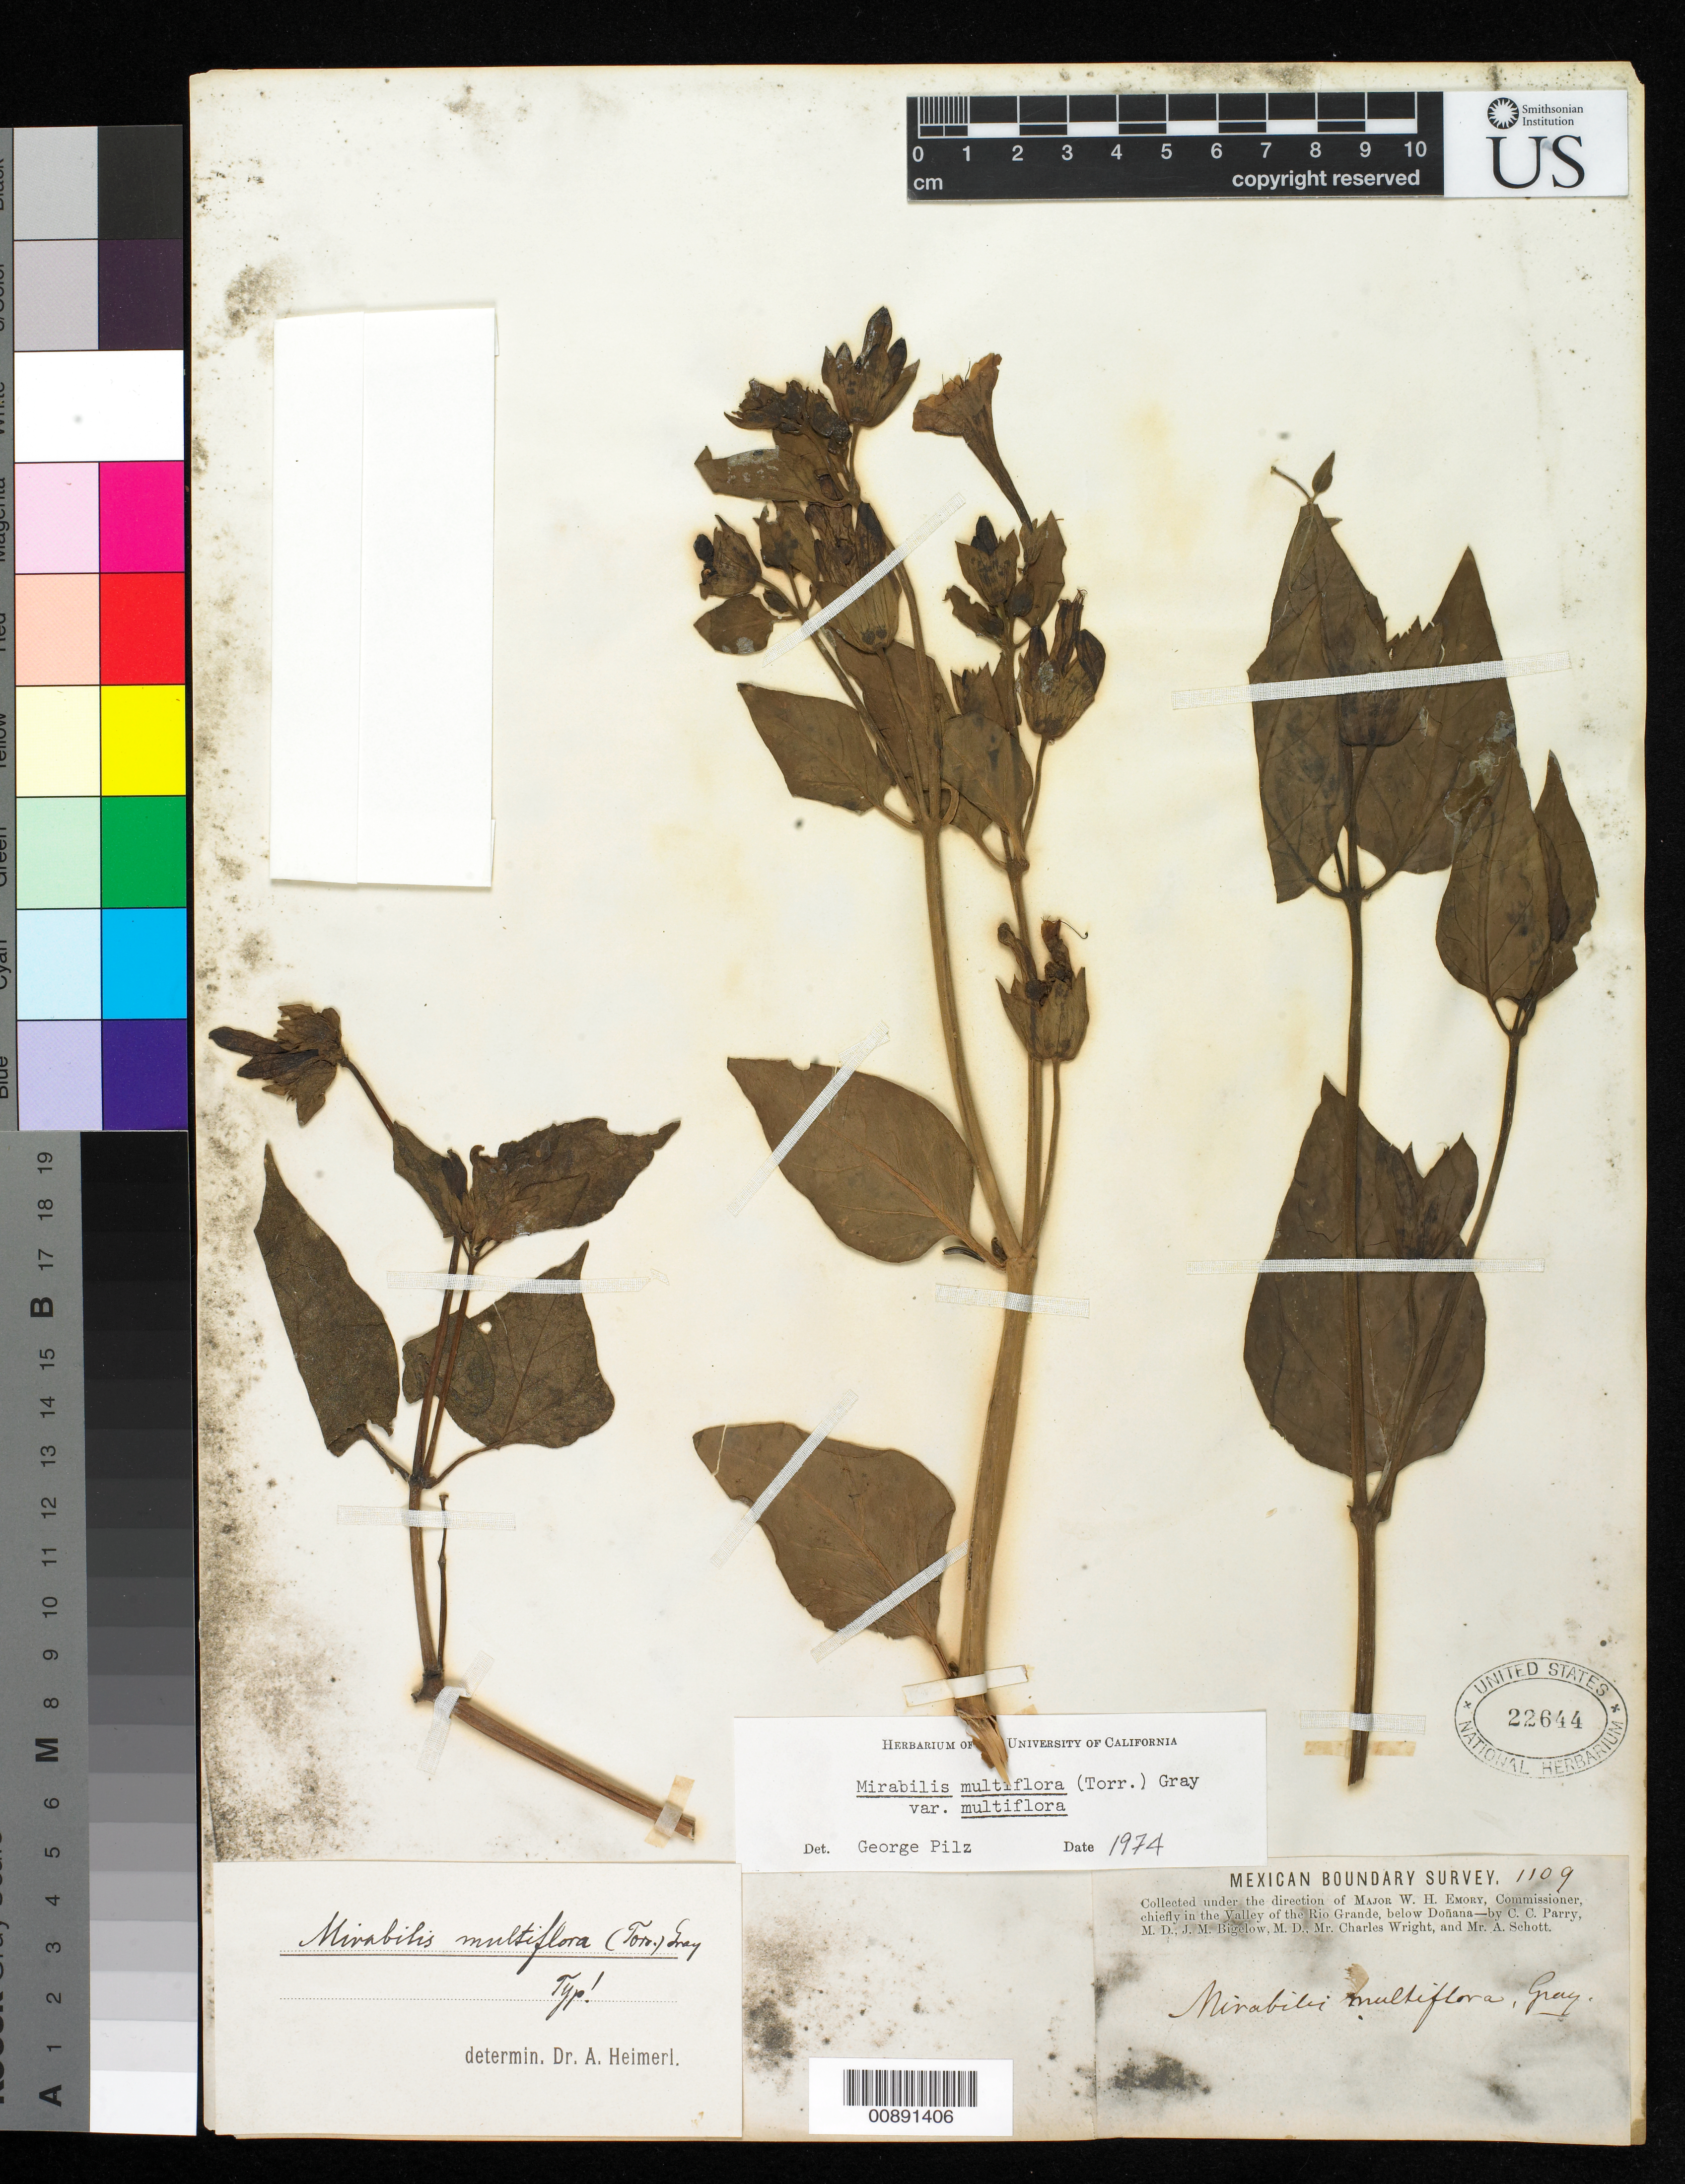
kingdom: Plantae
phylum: Tracheophyta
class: Magnoliopsida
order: Caryophyllales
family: Nyctaginaceae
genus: Mirabilis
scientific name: Mirabilis multiflora var. multiflora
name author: (Torr.) A. Gray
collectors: C. C. Parry, J. M. Bigelow, C. Wright & A. C. V. Schott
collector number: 1109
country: United States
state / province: New Mexico / Texas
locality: Valley of the Rio Grande, below Doñana.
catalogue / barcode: US 22644